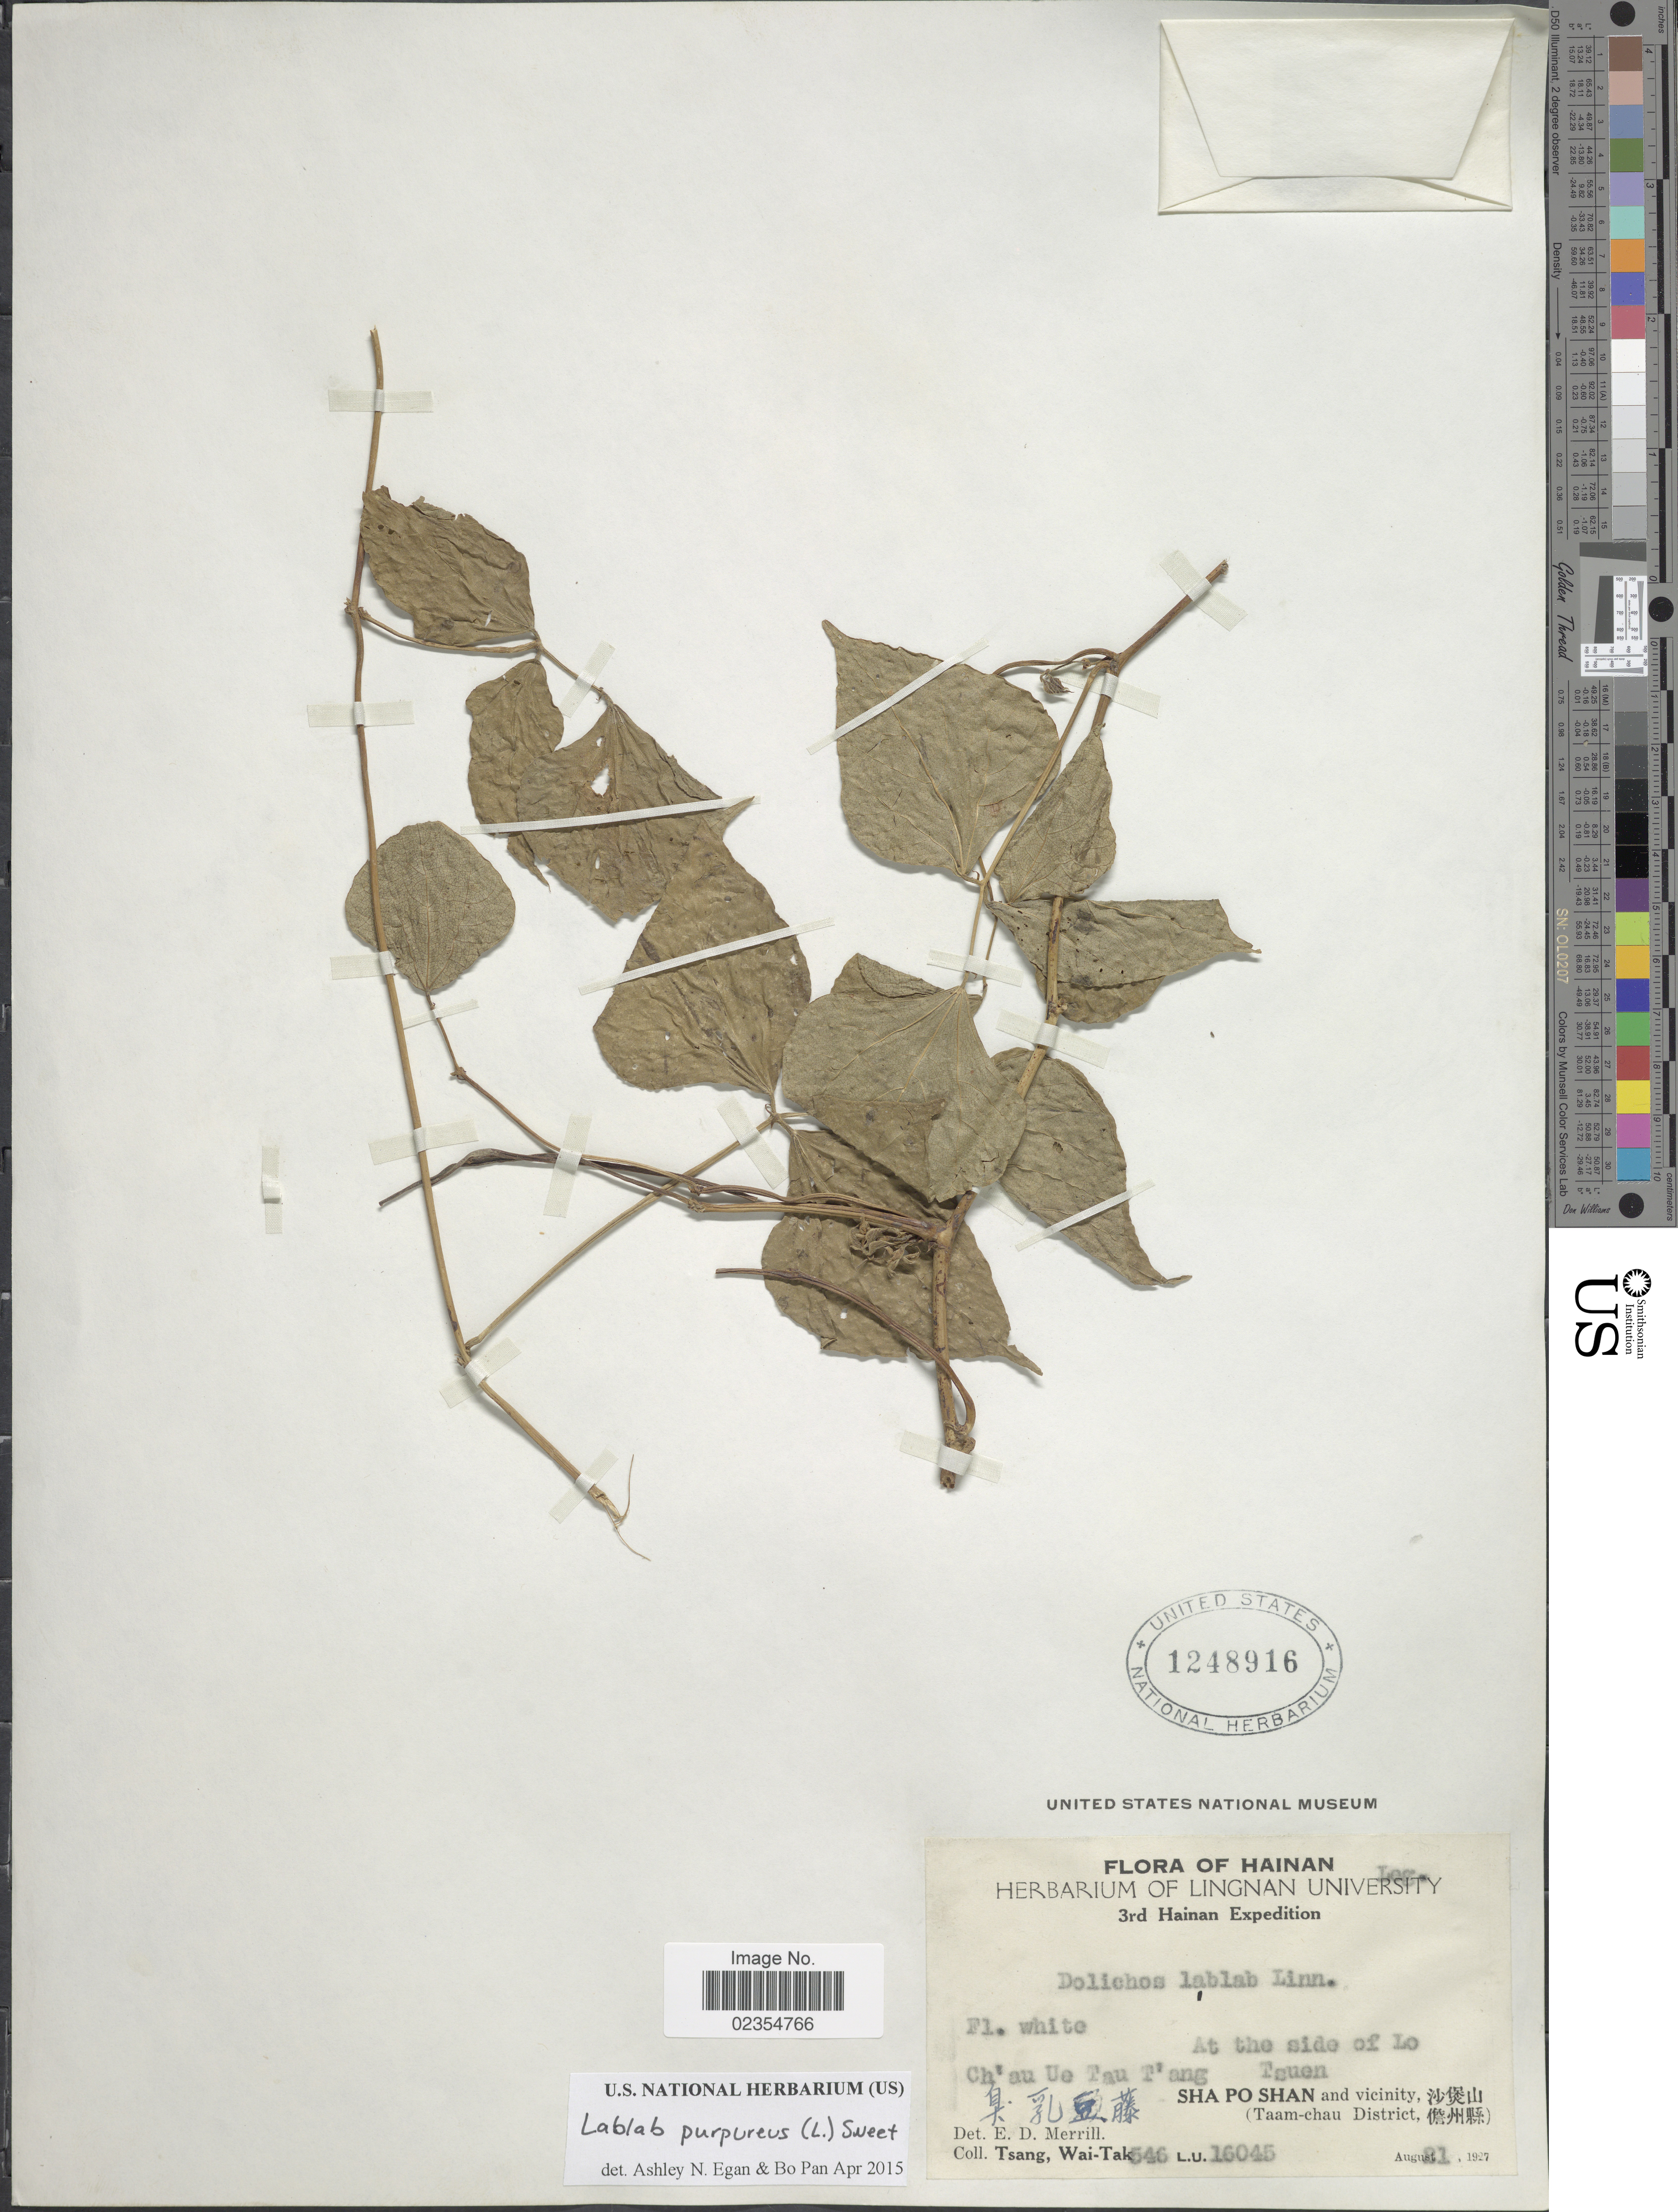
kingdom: Plantae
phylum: Tracheophyta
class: Magnoliopsida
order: Fabales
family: Fabaceae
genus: Lablab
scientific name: Lablab purpureus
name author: (L.) Sweet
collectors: W. T. Tsang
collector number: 546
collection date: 1927-08-21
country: China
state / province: Hainan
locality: At the side of Lo Ch'au ue Tau T'ang Tsuen, Sha Po Shan and vicinity (Taam-chau District).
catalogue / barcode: US 1248916